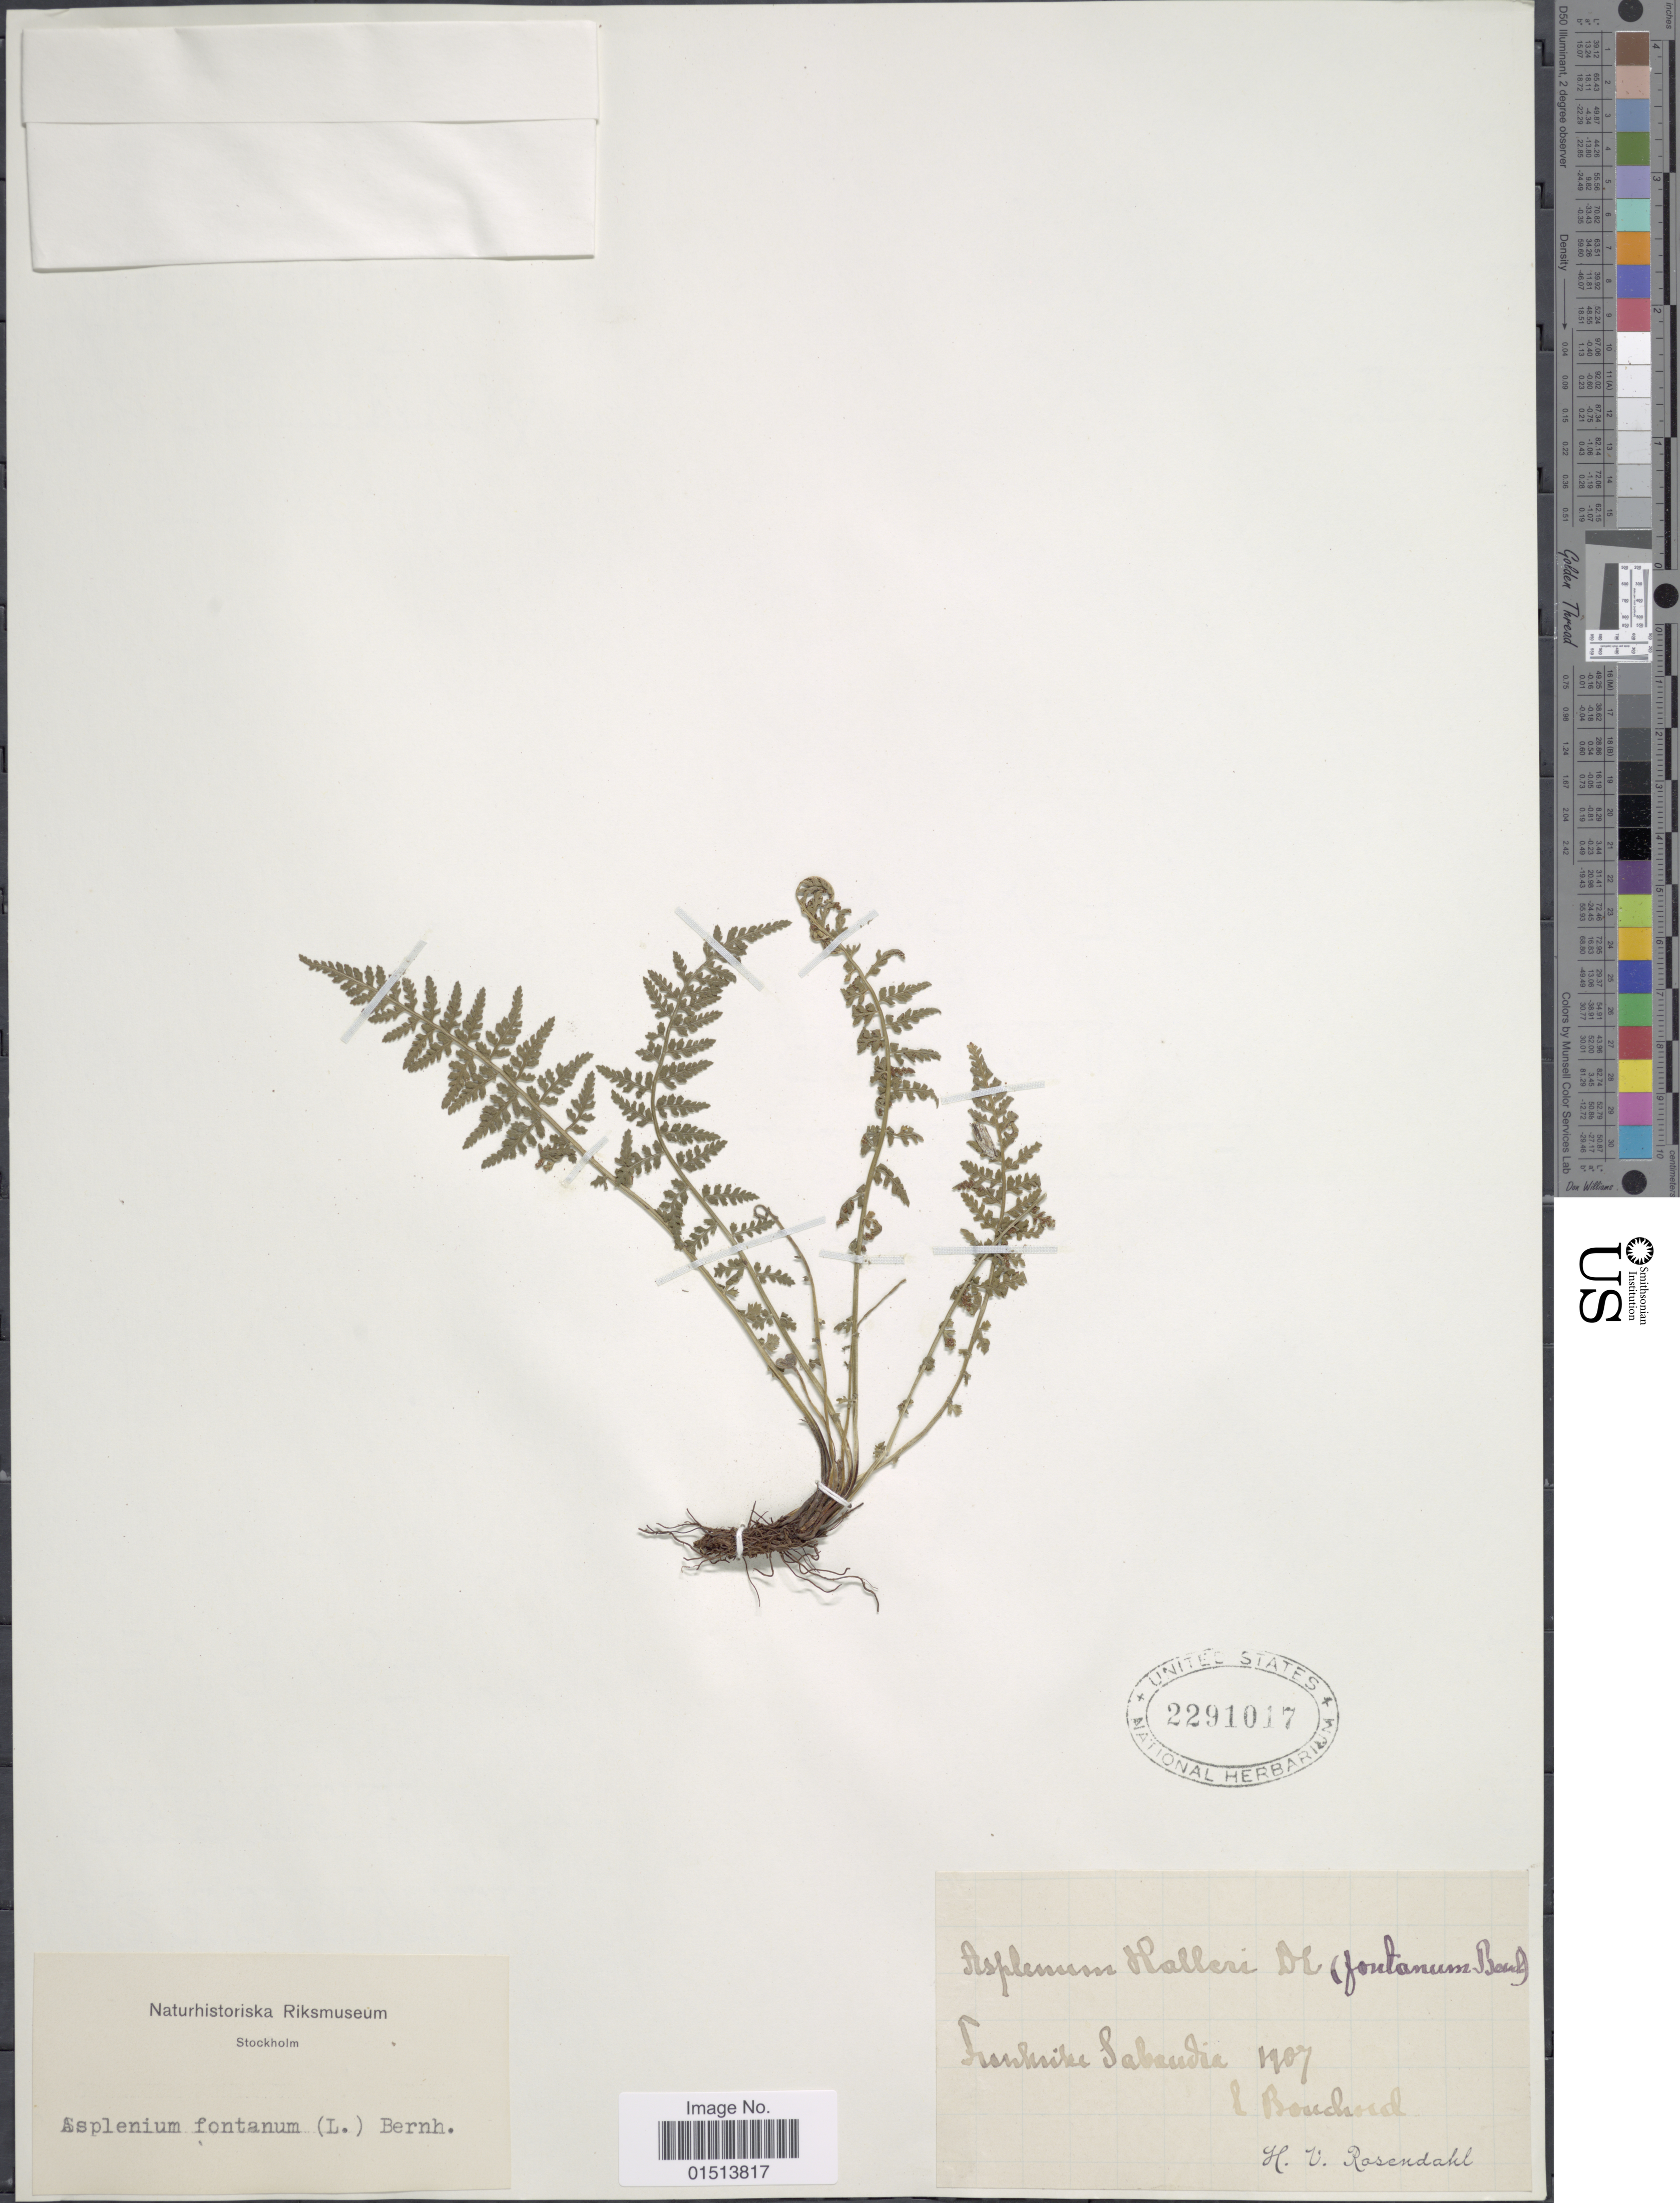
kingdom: Plantae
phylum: Tracheophyta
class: Polypodiopsida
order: Polypodiales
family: Aspleniaceae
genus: Asplenium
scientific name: Asplenium fontanum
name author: (L.) Bernh.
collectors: H. V. Rosendahl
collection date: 1907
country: France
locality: Lunkirke Sabaudie l. Bouchoud. [interpreted]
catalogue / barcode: US 2291017